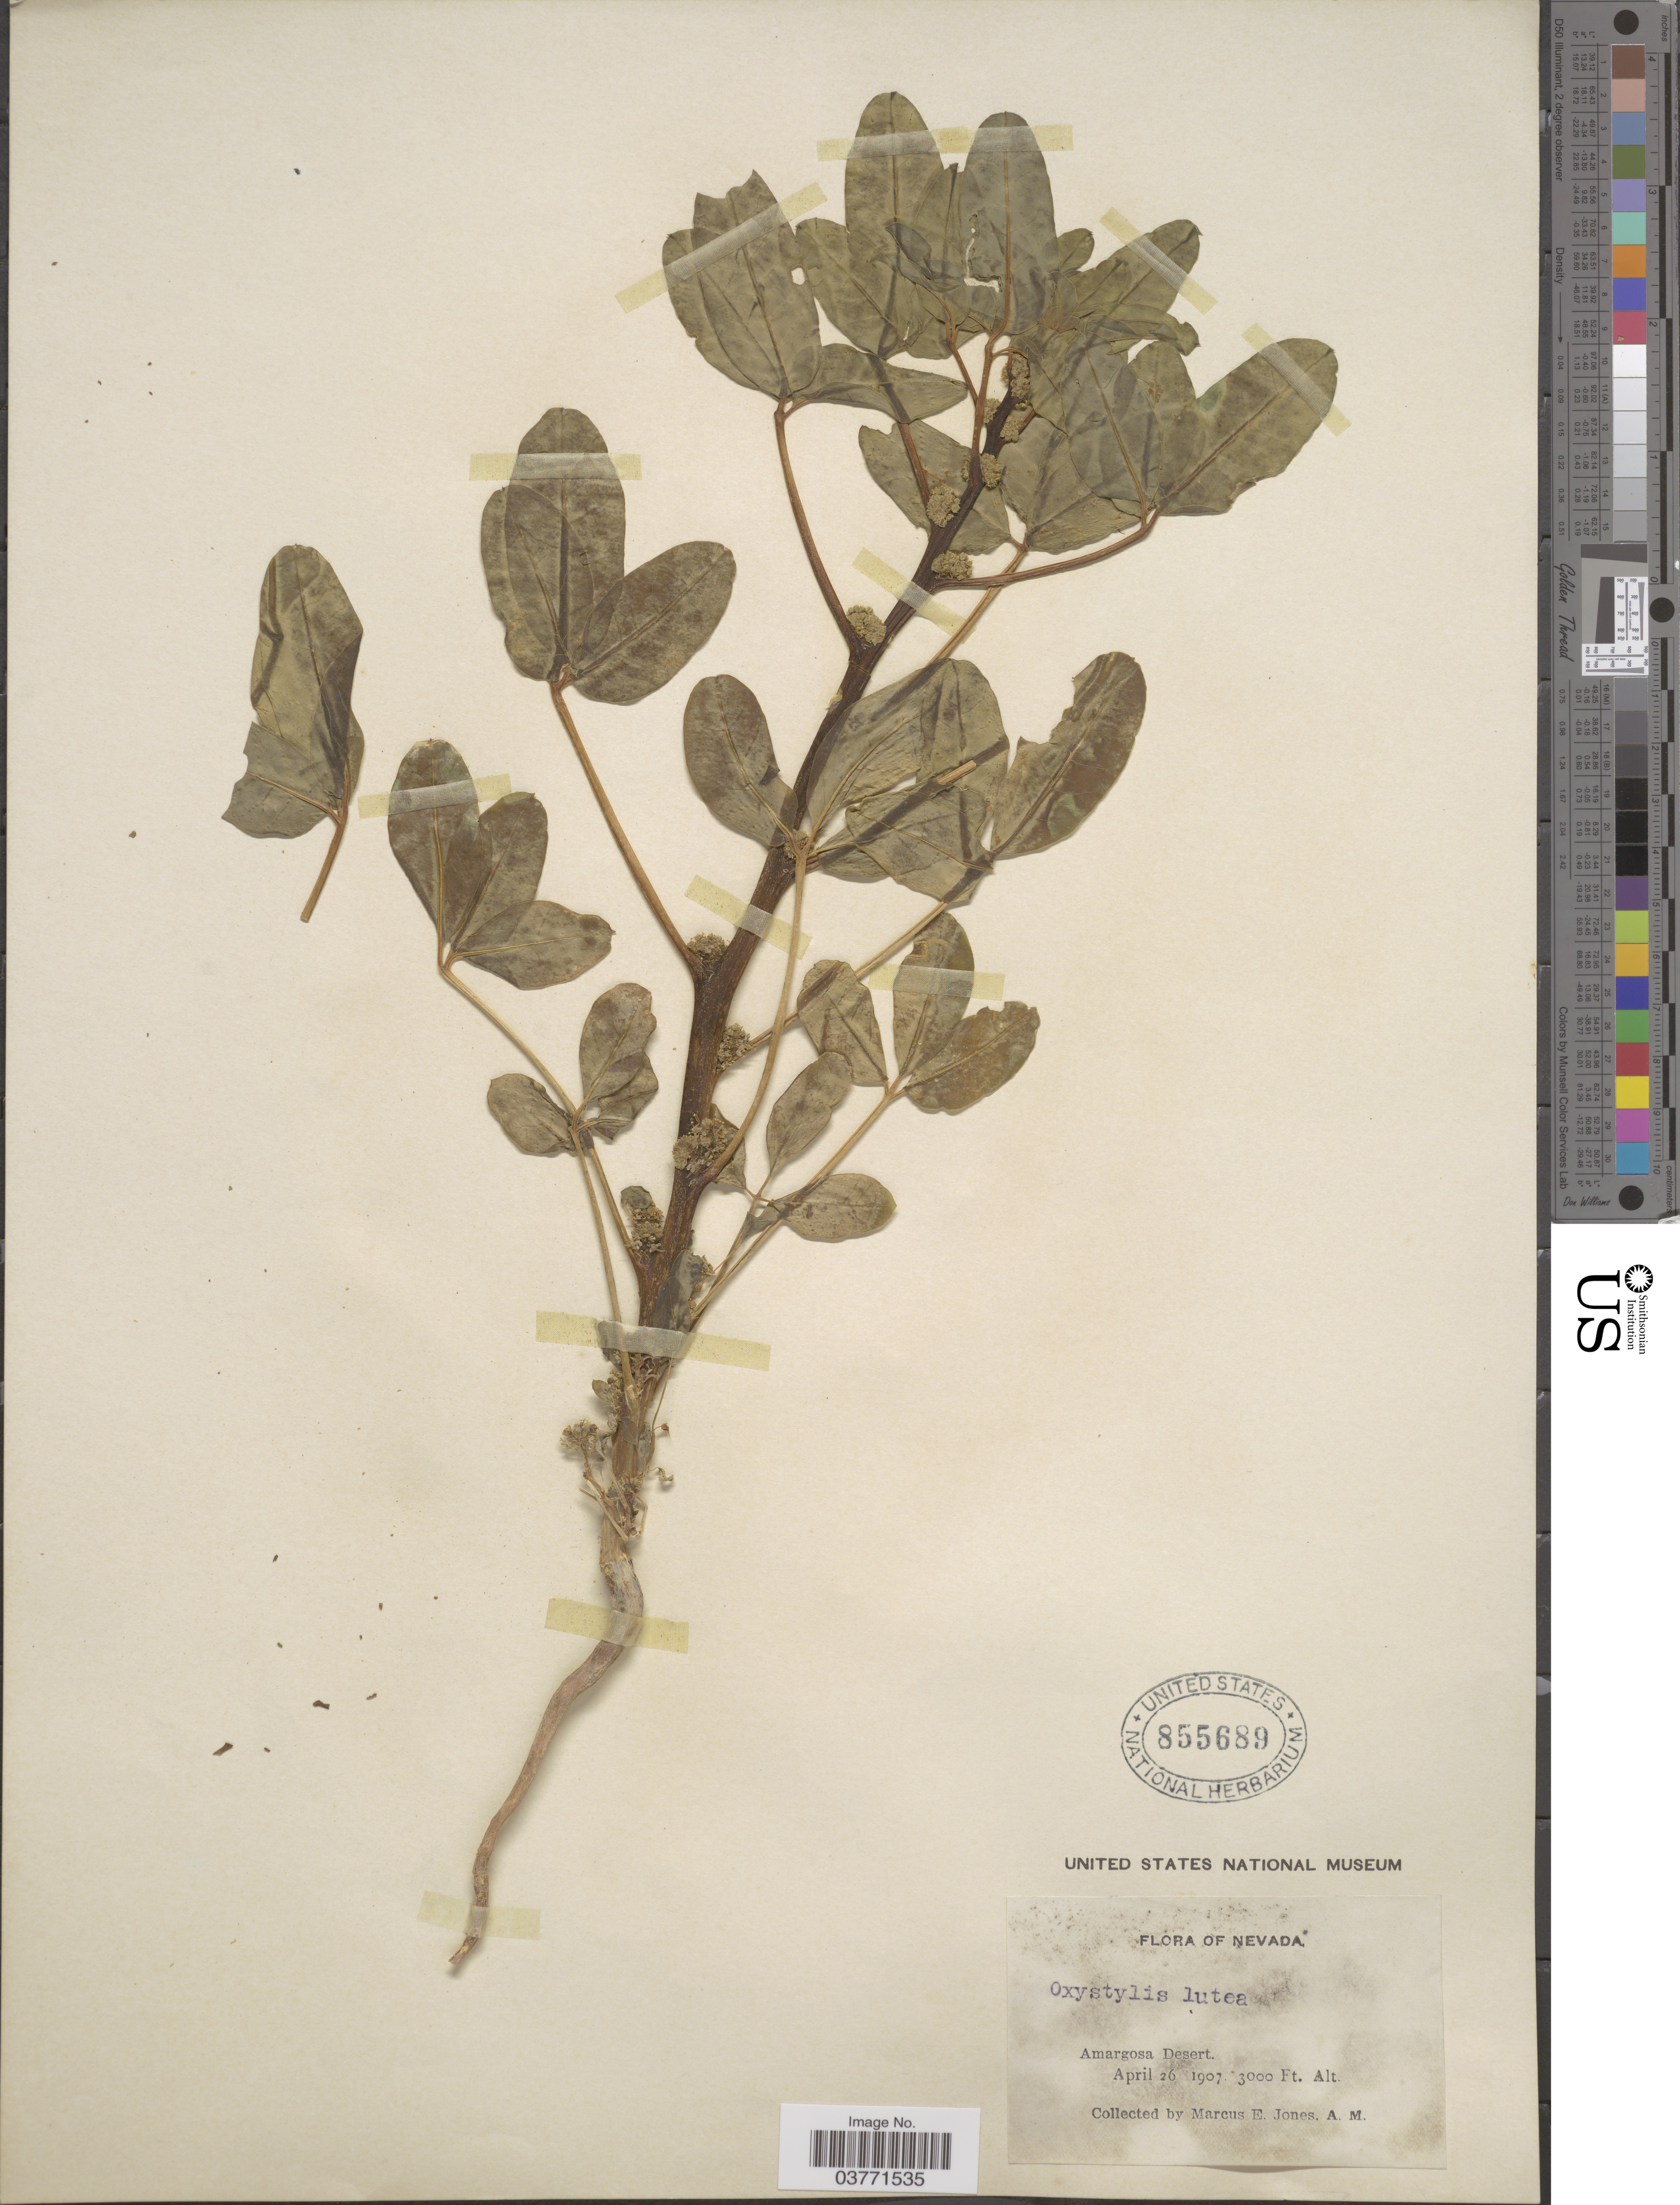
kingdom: Plantae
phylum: Tracheophyta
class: Magnoliopsida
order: Brassicales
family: Cleomaceae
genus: Cleomella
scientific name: Cleomella oxystyloides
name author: Roalson et al.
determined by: Strong, M. T., (US), Smithsonian Institution - National Museum of Natural History (UNITED STATES)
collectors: M. E. Jones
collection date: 1907-04-26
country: United States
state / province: Nevada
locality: Amargosa Desert.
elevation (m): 914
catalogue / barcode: US 855689